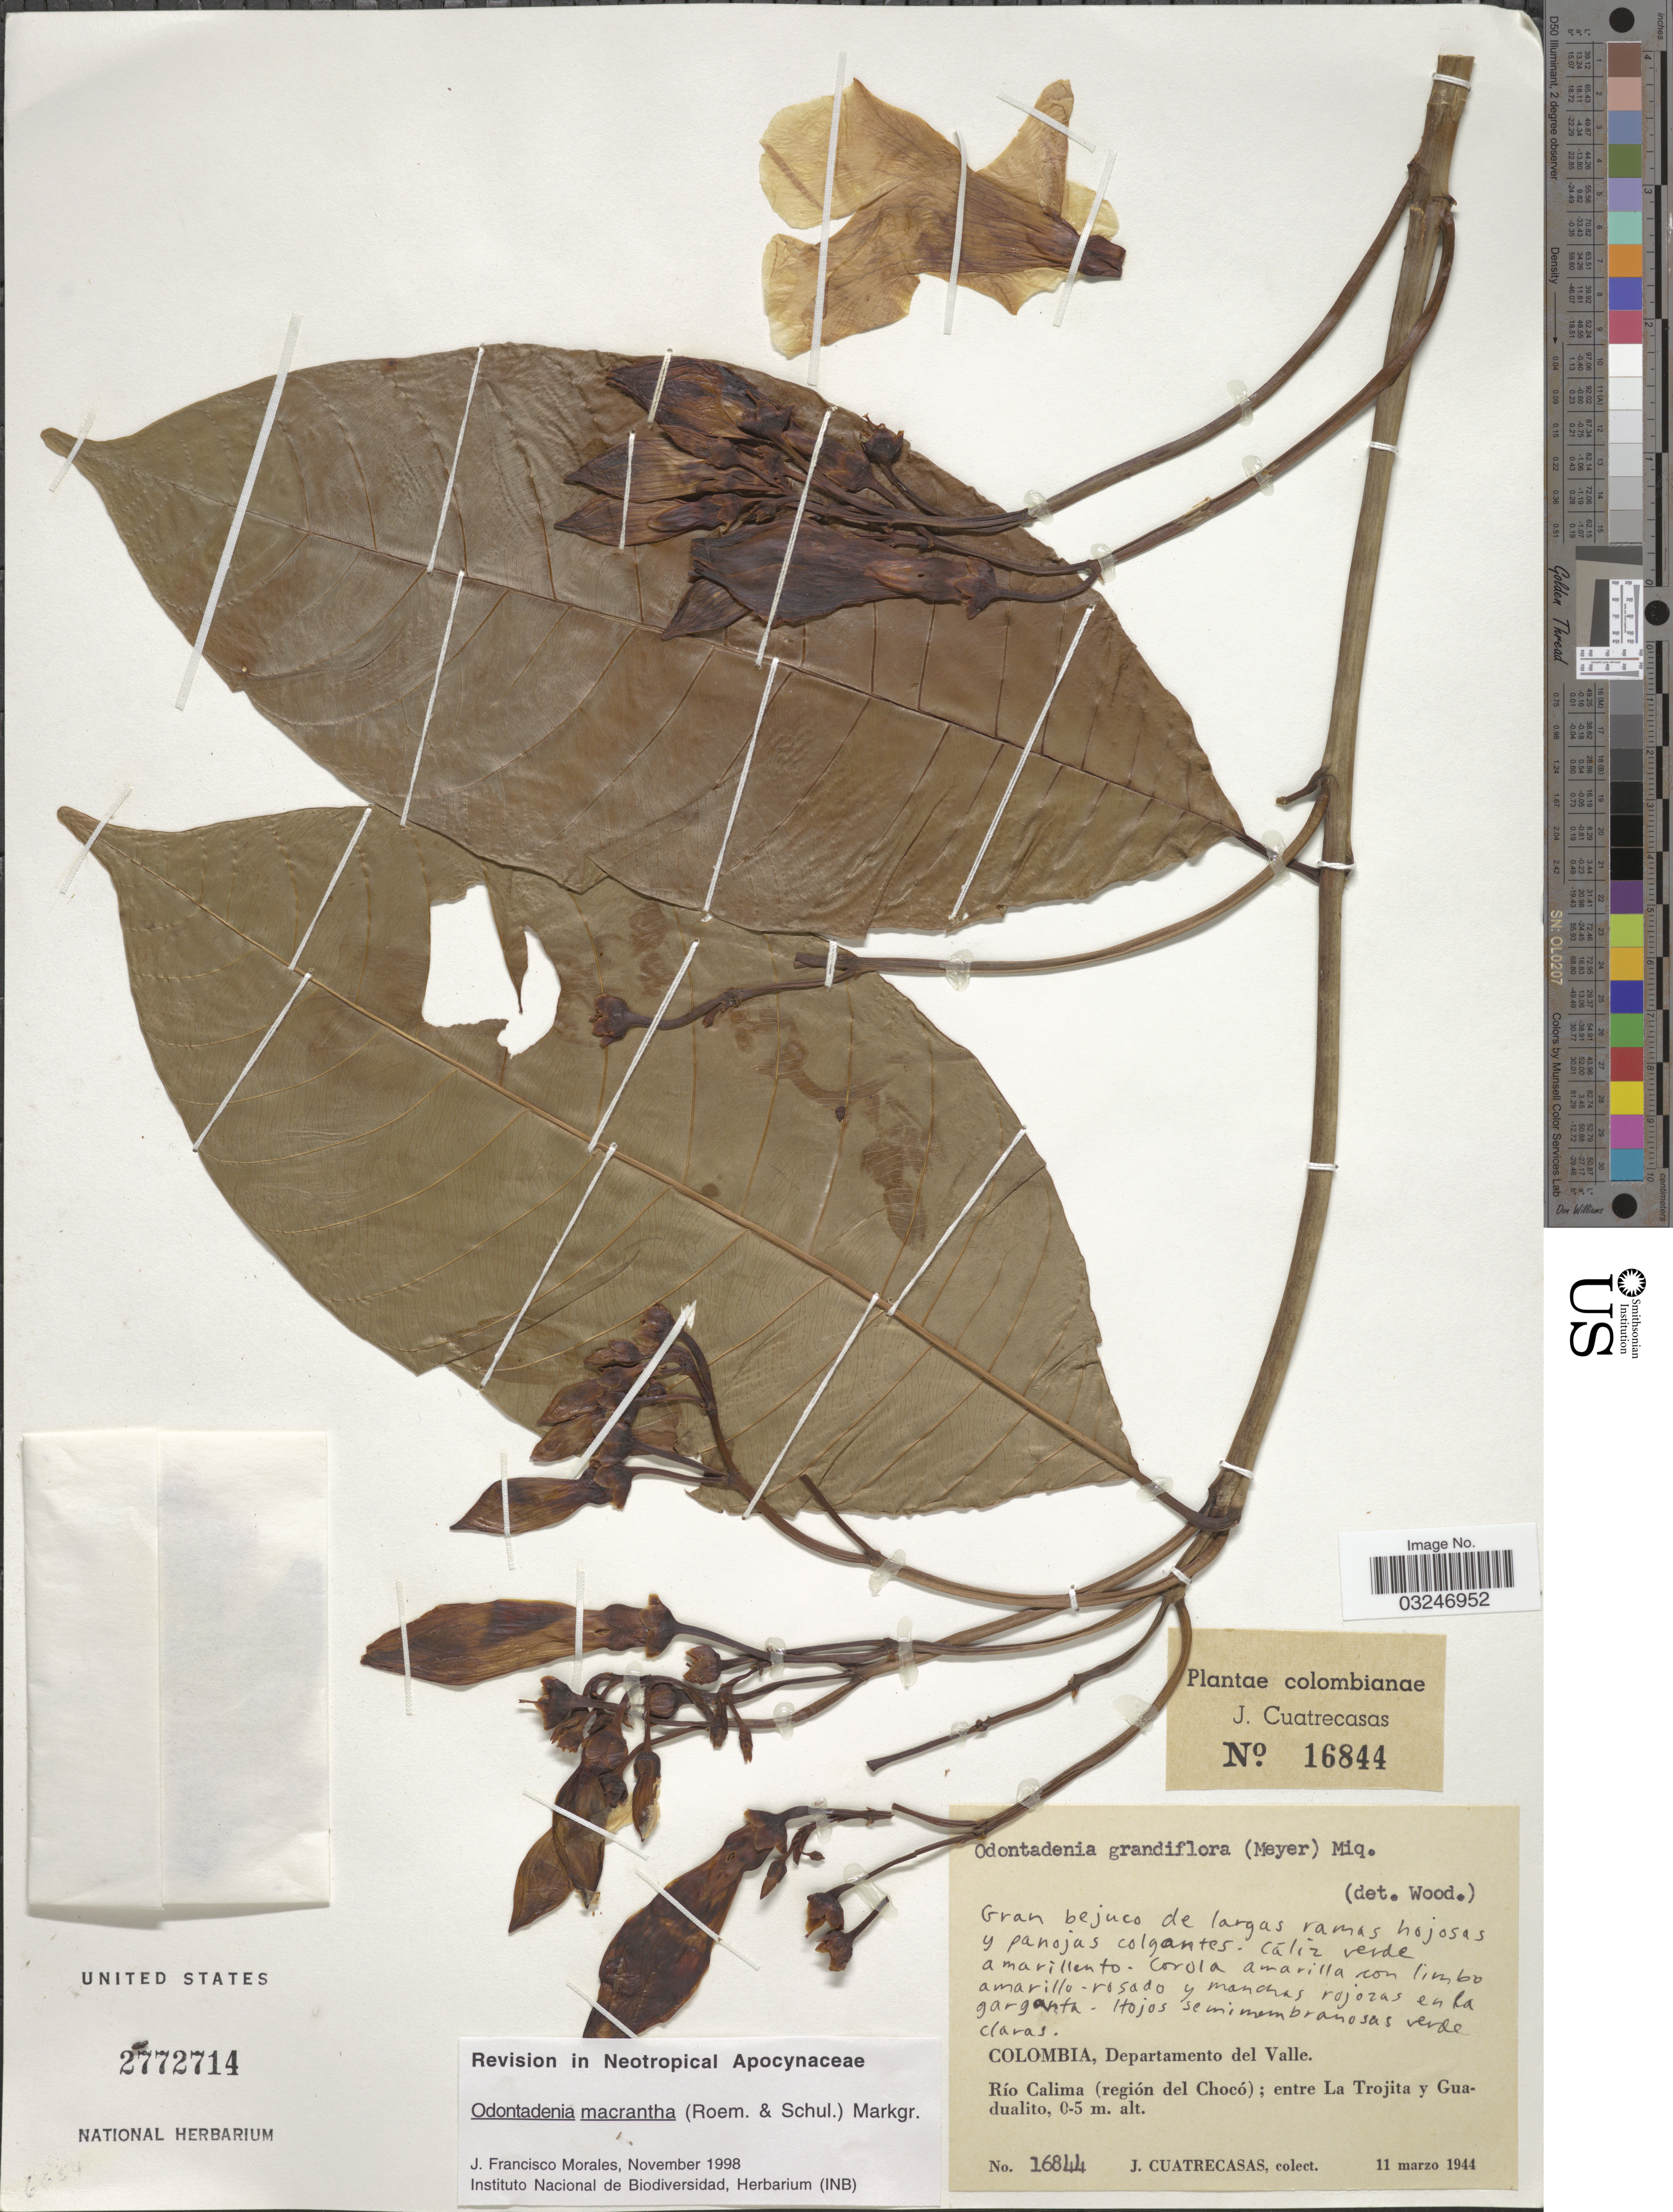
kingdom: Plantae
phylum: Tracheophyta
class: Magnoliopsida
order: Gentianales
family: Apocynaceae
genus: Odontadenia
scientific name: Odontadenia macrantha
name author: (Roem. & Schult.) Markgr.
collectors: J. Cuatrecasas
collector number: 16844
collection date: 1944-03-11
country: Colombia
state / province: Valle del Cauca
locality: Departamento del Valle. Río Calima (región del Chocó); entre La Trojita y Guadualito.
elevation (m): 0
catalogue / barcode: US 2772714